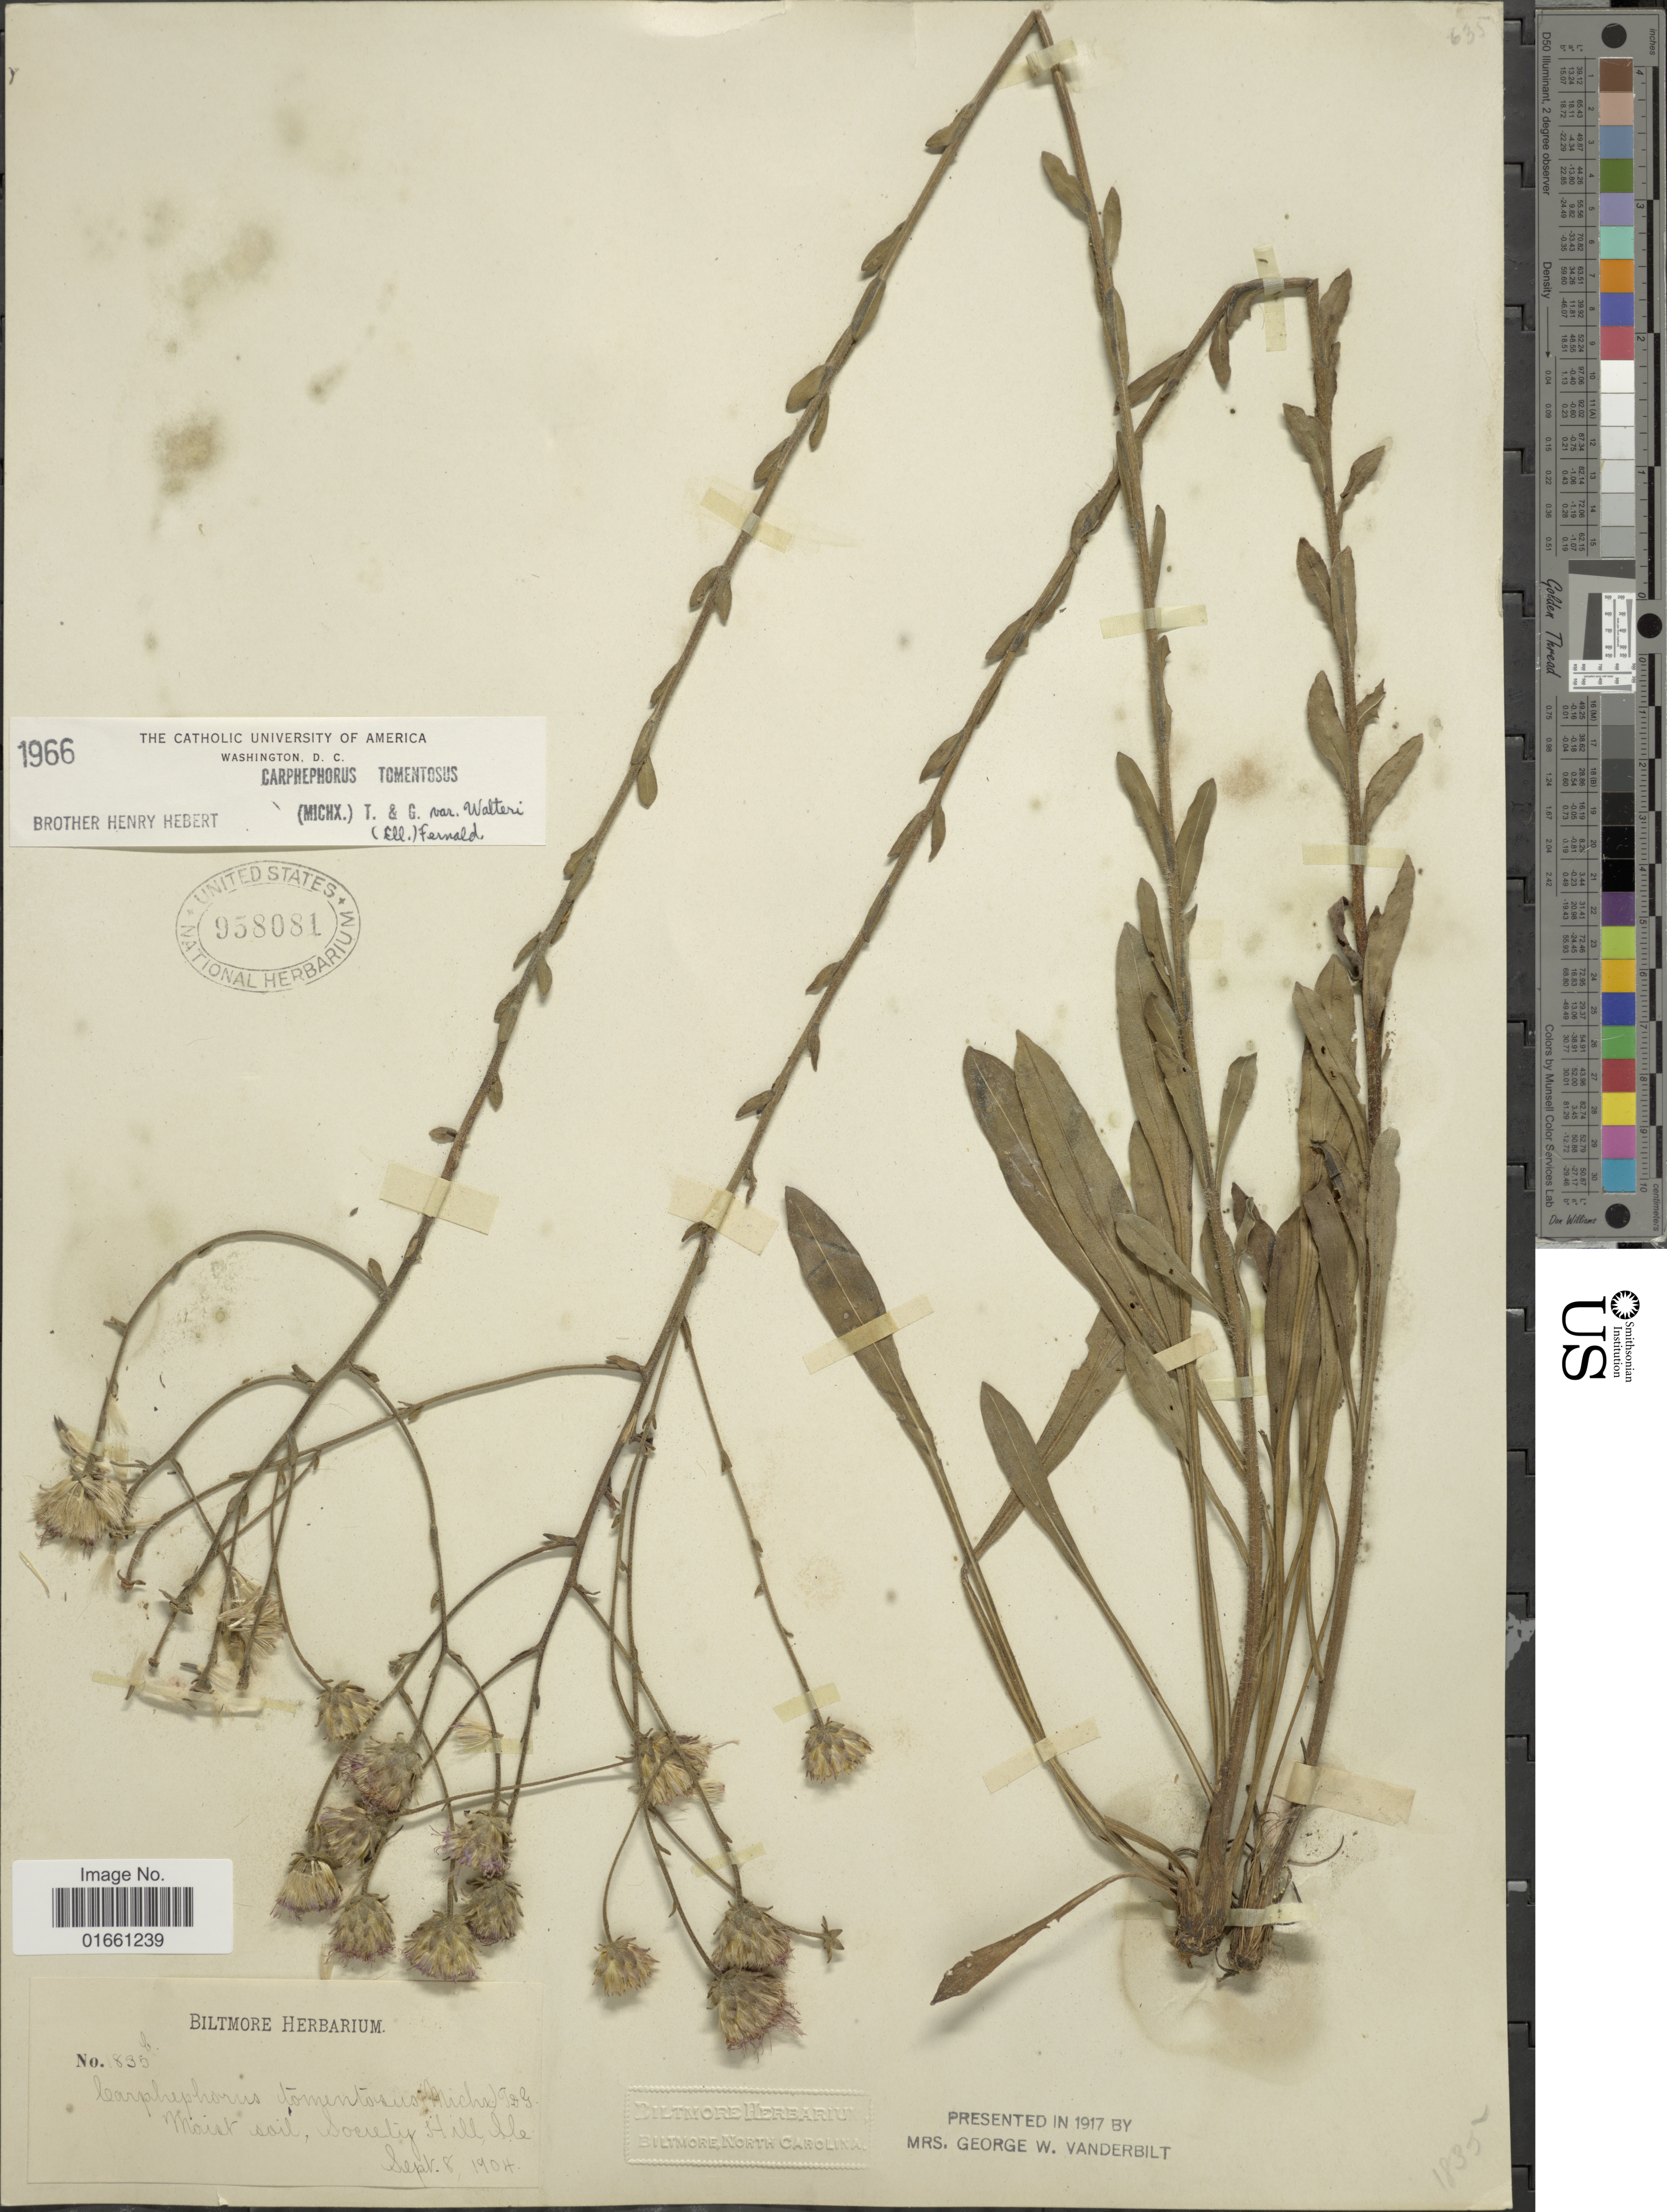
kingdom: Plantae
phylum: Tracheophyta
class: Magnoliopsida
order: Asterales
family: Asteraceae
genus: Carphephorus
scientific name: Carphephorus tomentosus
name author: (Michaux) Torr. & A. Gray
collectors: ex herb. Biltmore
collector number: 1835 b *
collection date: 1904-09-08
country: United States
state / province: Maine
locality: Moist Soil, Society Hill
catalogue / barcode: US 958081